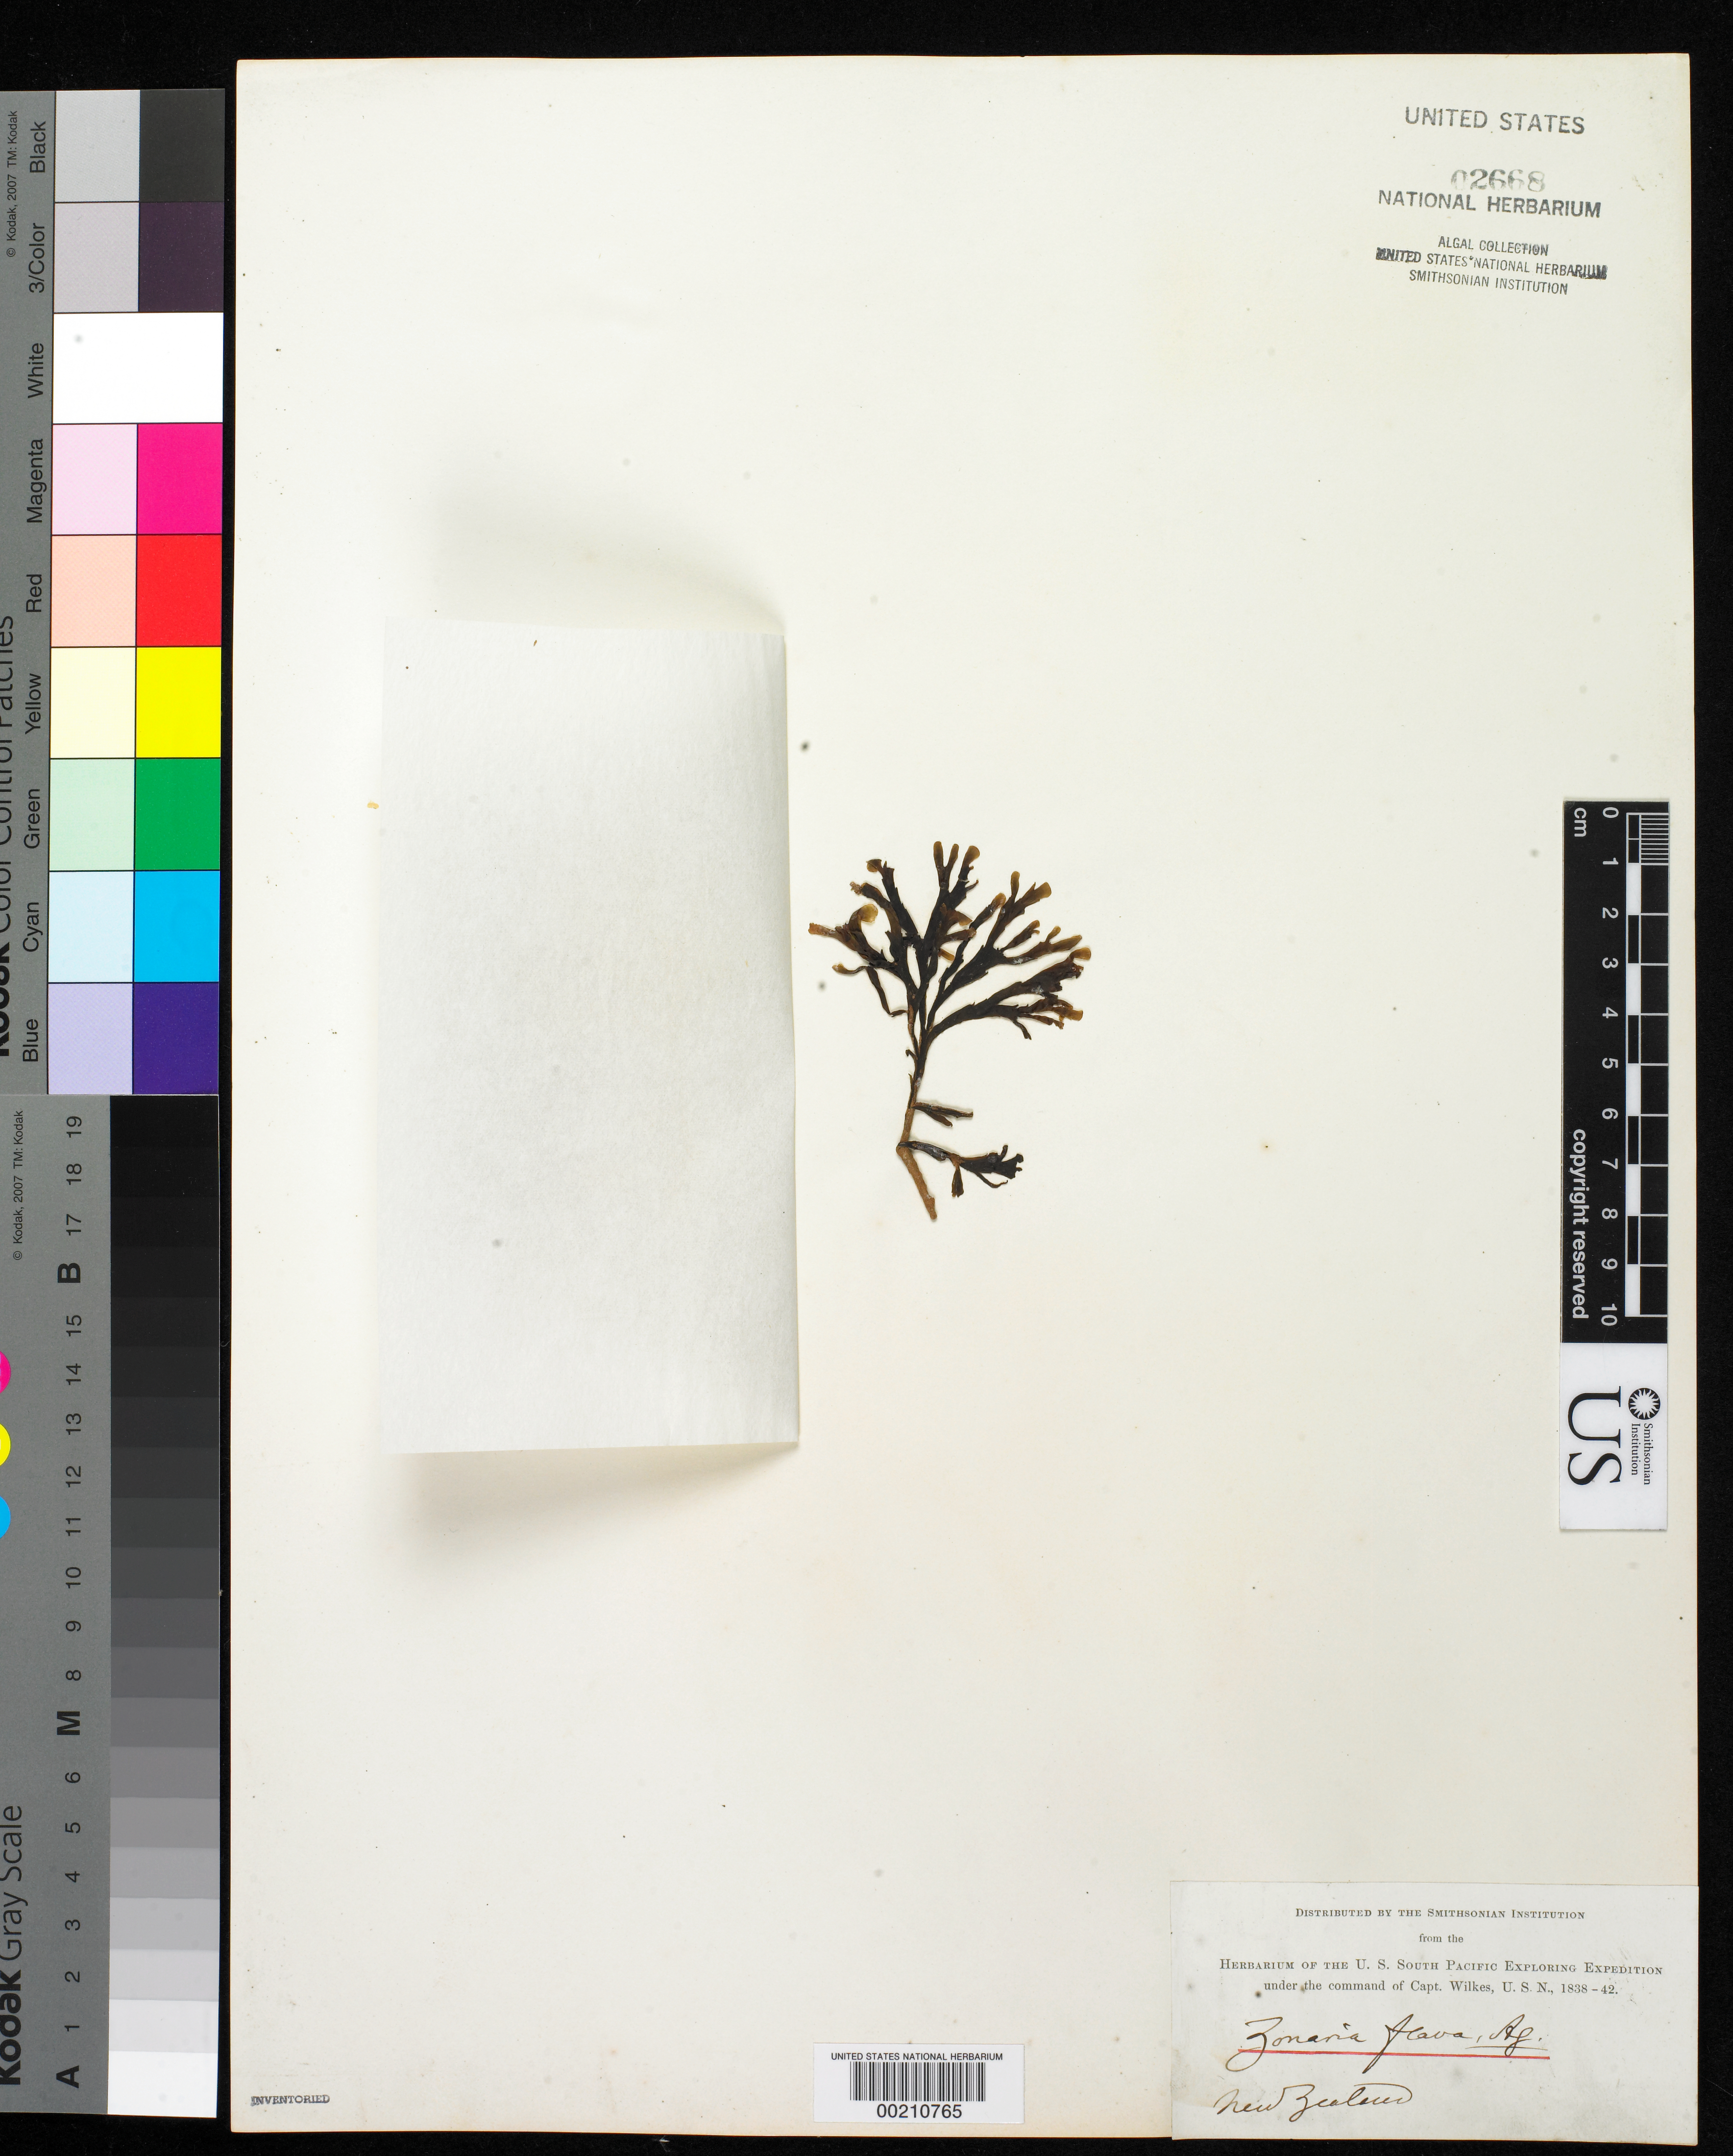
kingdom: Chromista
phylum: Ochrophyta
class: Phaeophyceae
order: Dictyotales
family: Dictyotaceae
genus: Zonaria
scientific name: Zonaria flava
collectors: W. D. Brackenridge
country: New Zealand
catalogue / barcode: US 2668